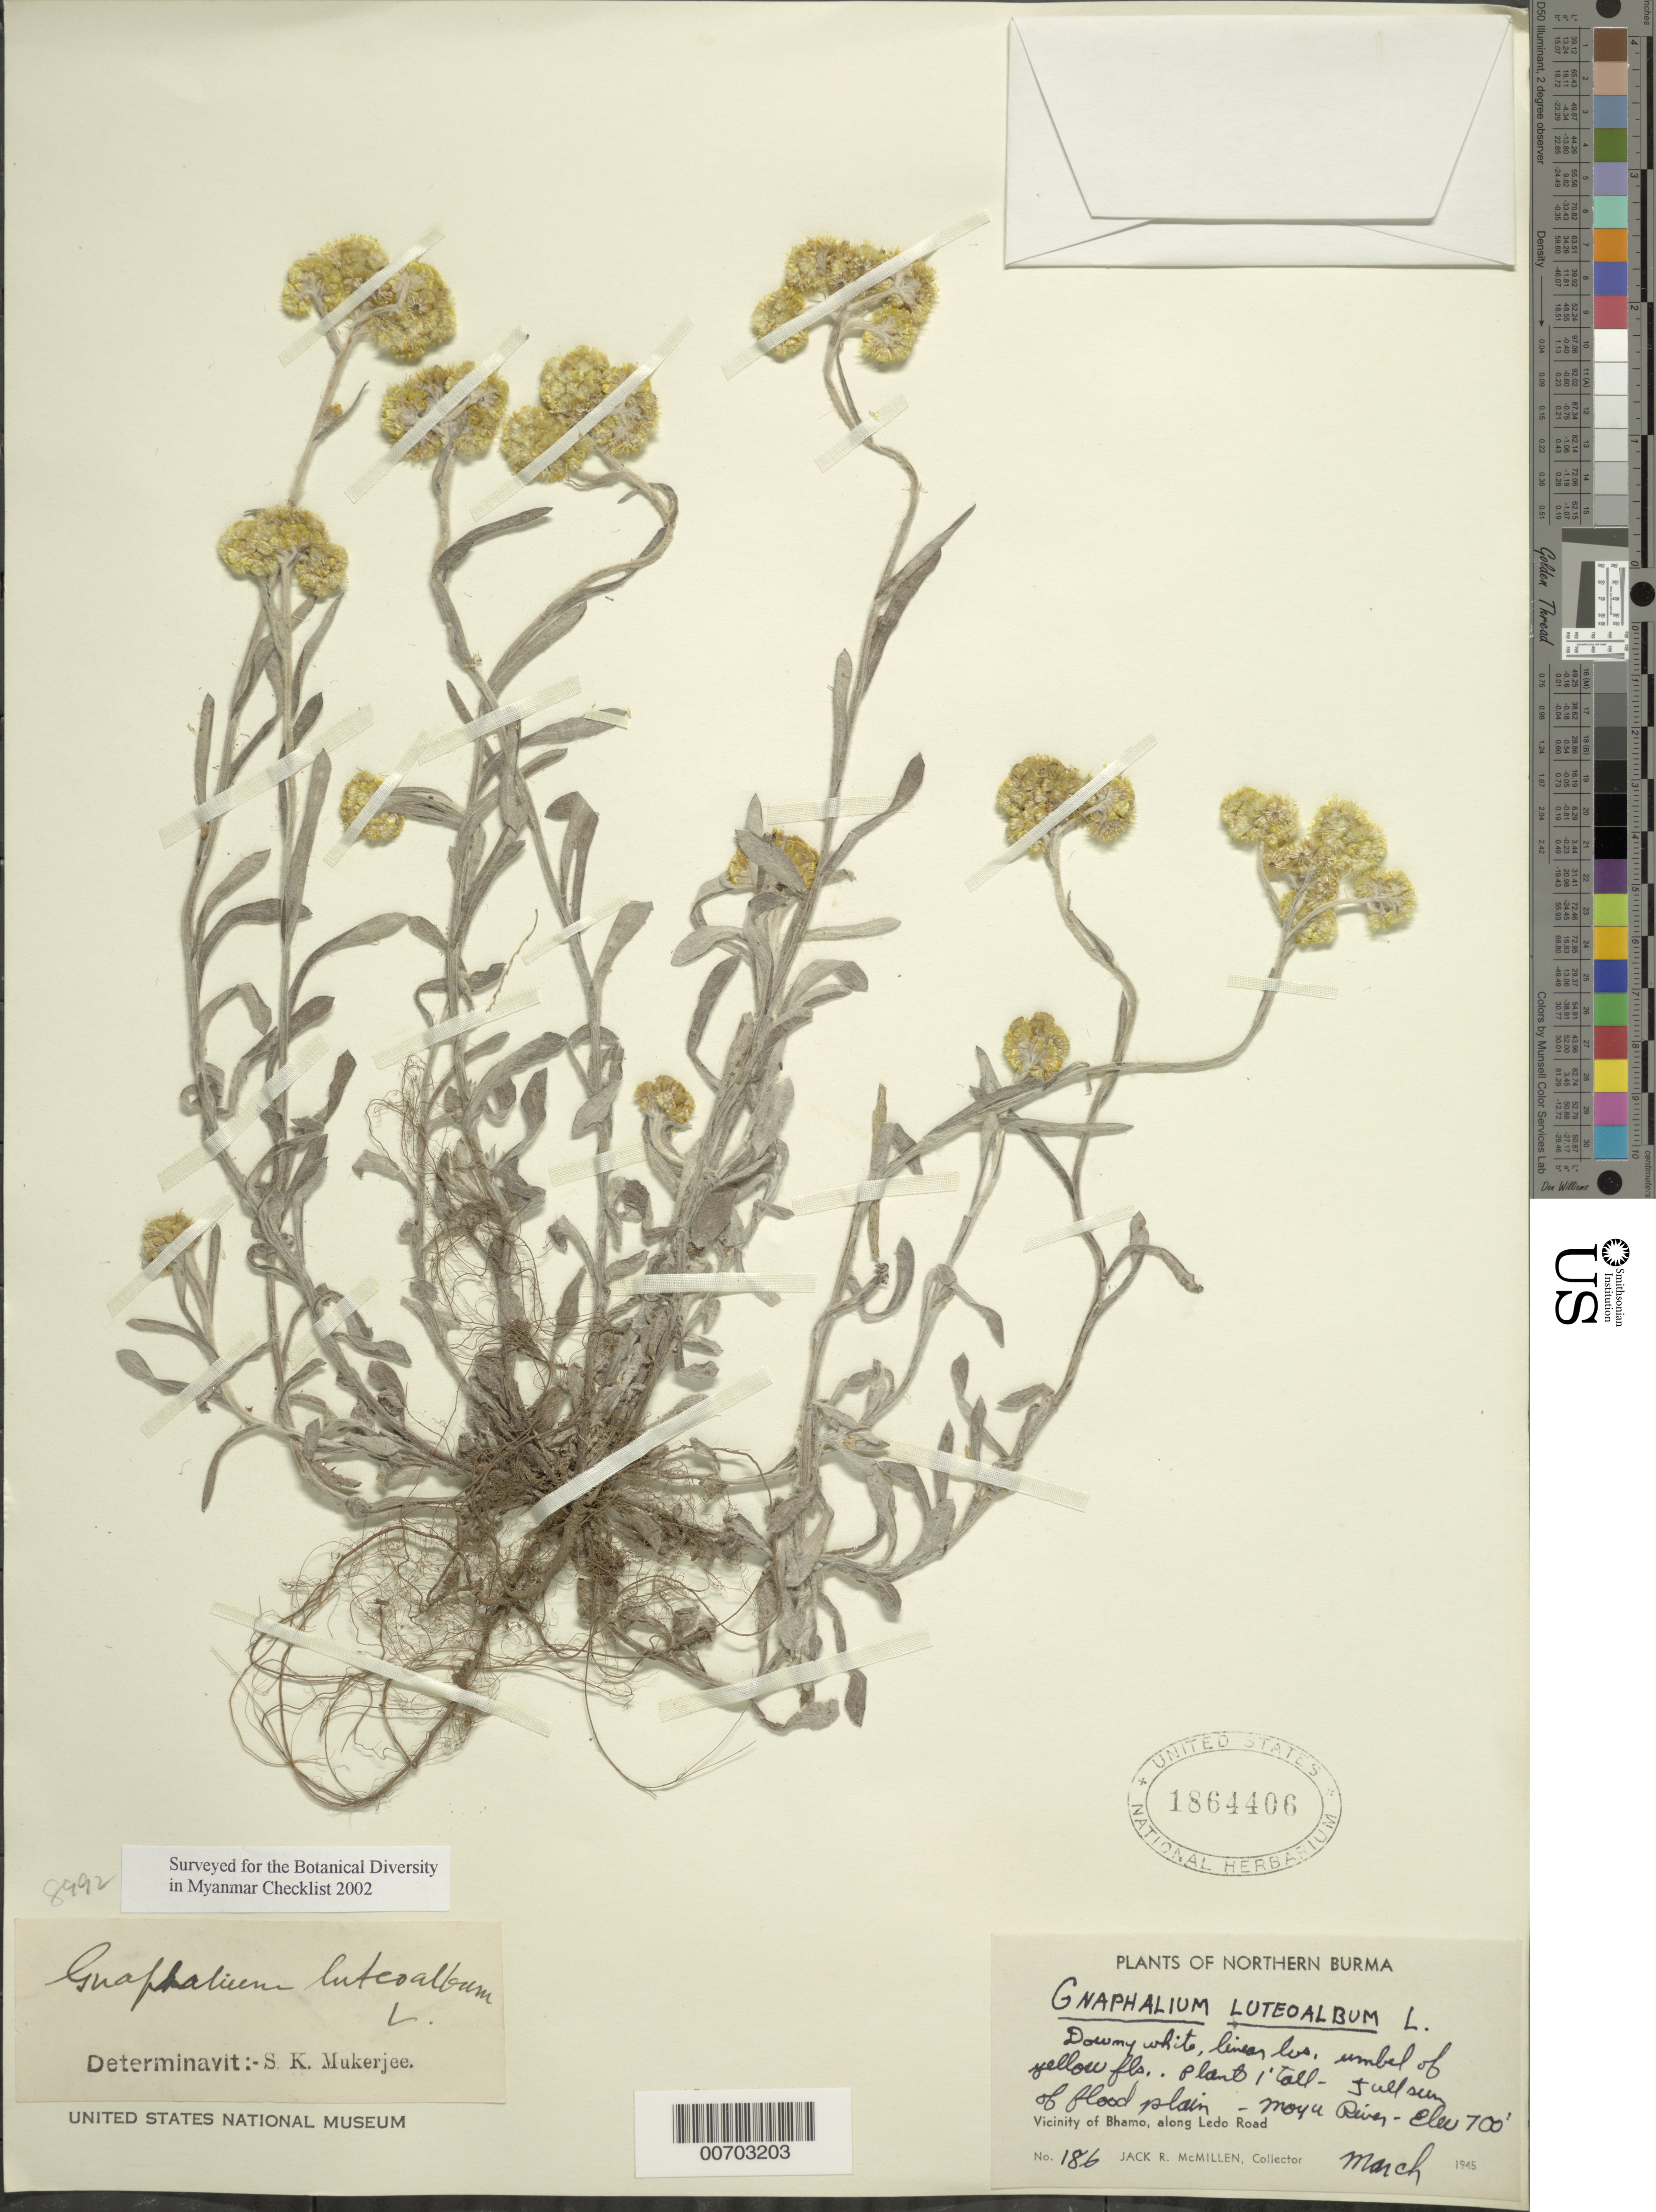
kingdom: Plantae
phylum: Tracheophyta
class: Magnoliopsida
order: Asterales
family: Asteraceae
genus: Laphangium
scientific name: Laphangium luteoalbum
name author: (L.) Tzvelev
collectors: J. McMillen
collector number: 186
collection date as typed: Mar 1945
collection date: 1945-03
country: Myanmar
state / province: Kachin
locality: Bhamo, Mayu R.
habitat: Full sun of flood plain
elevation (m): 213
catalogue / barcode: US 1864406